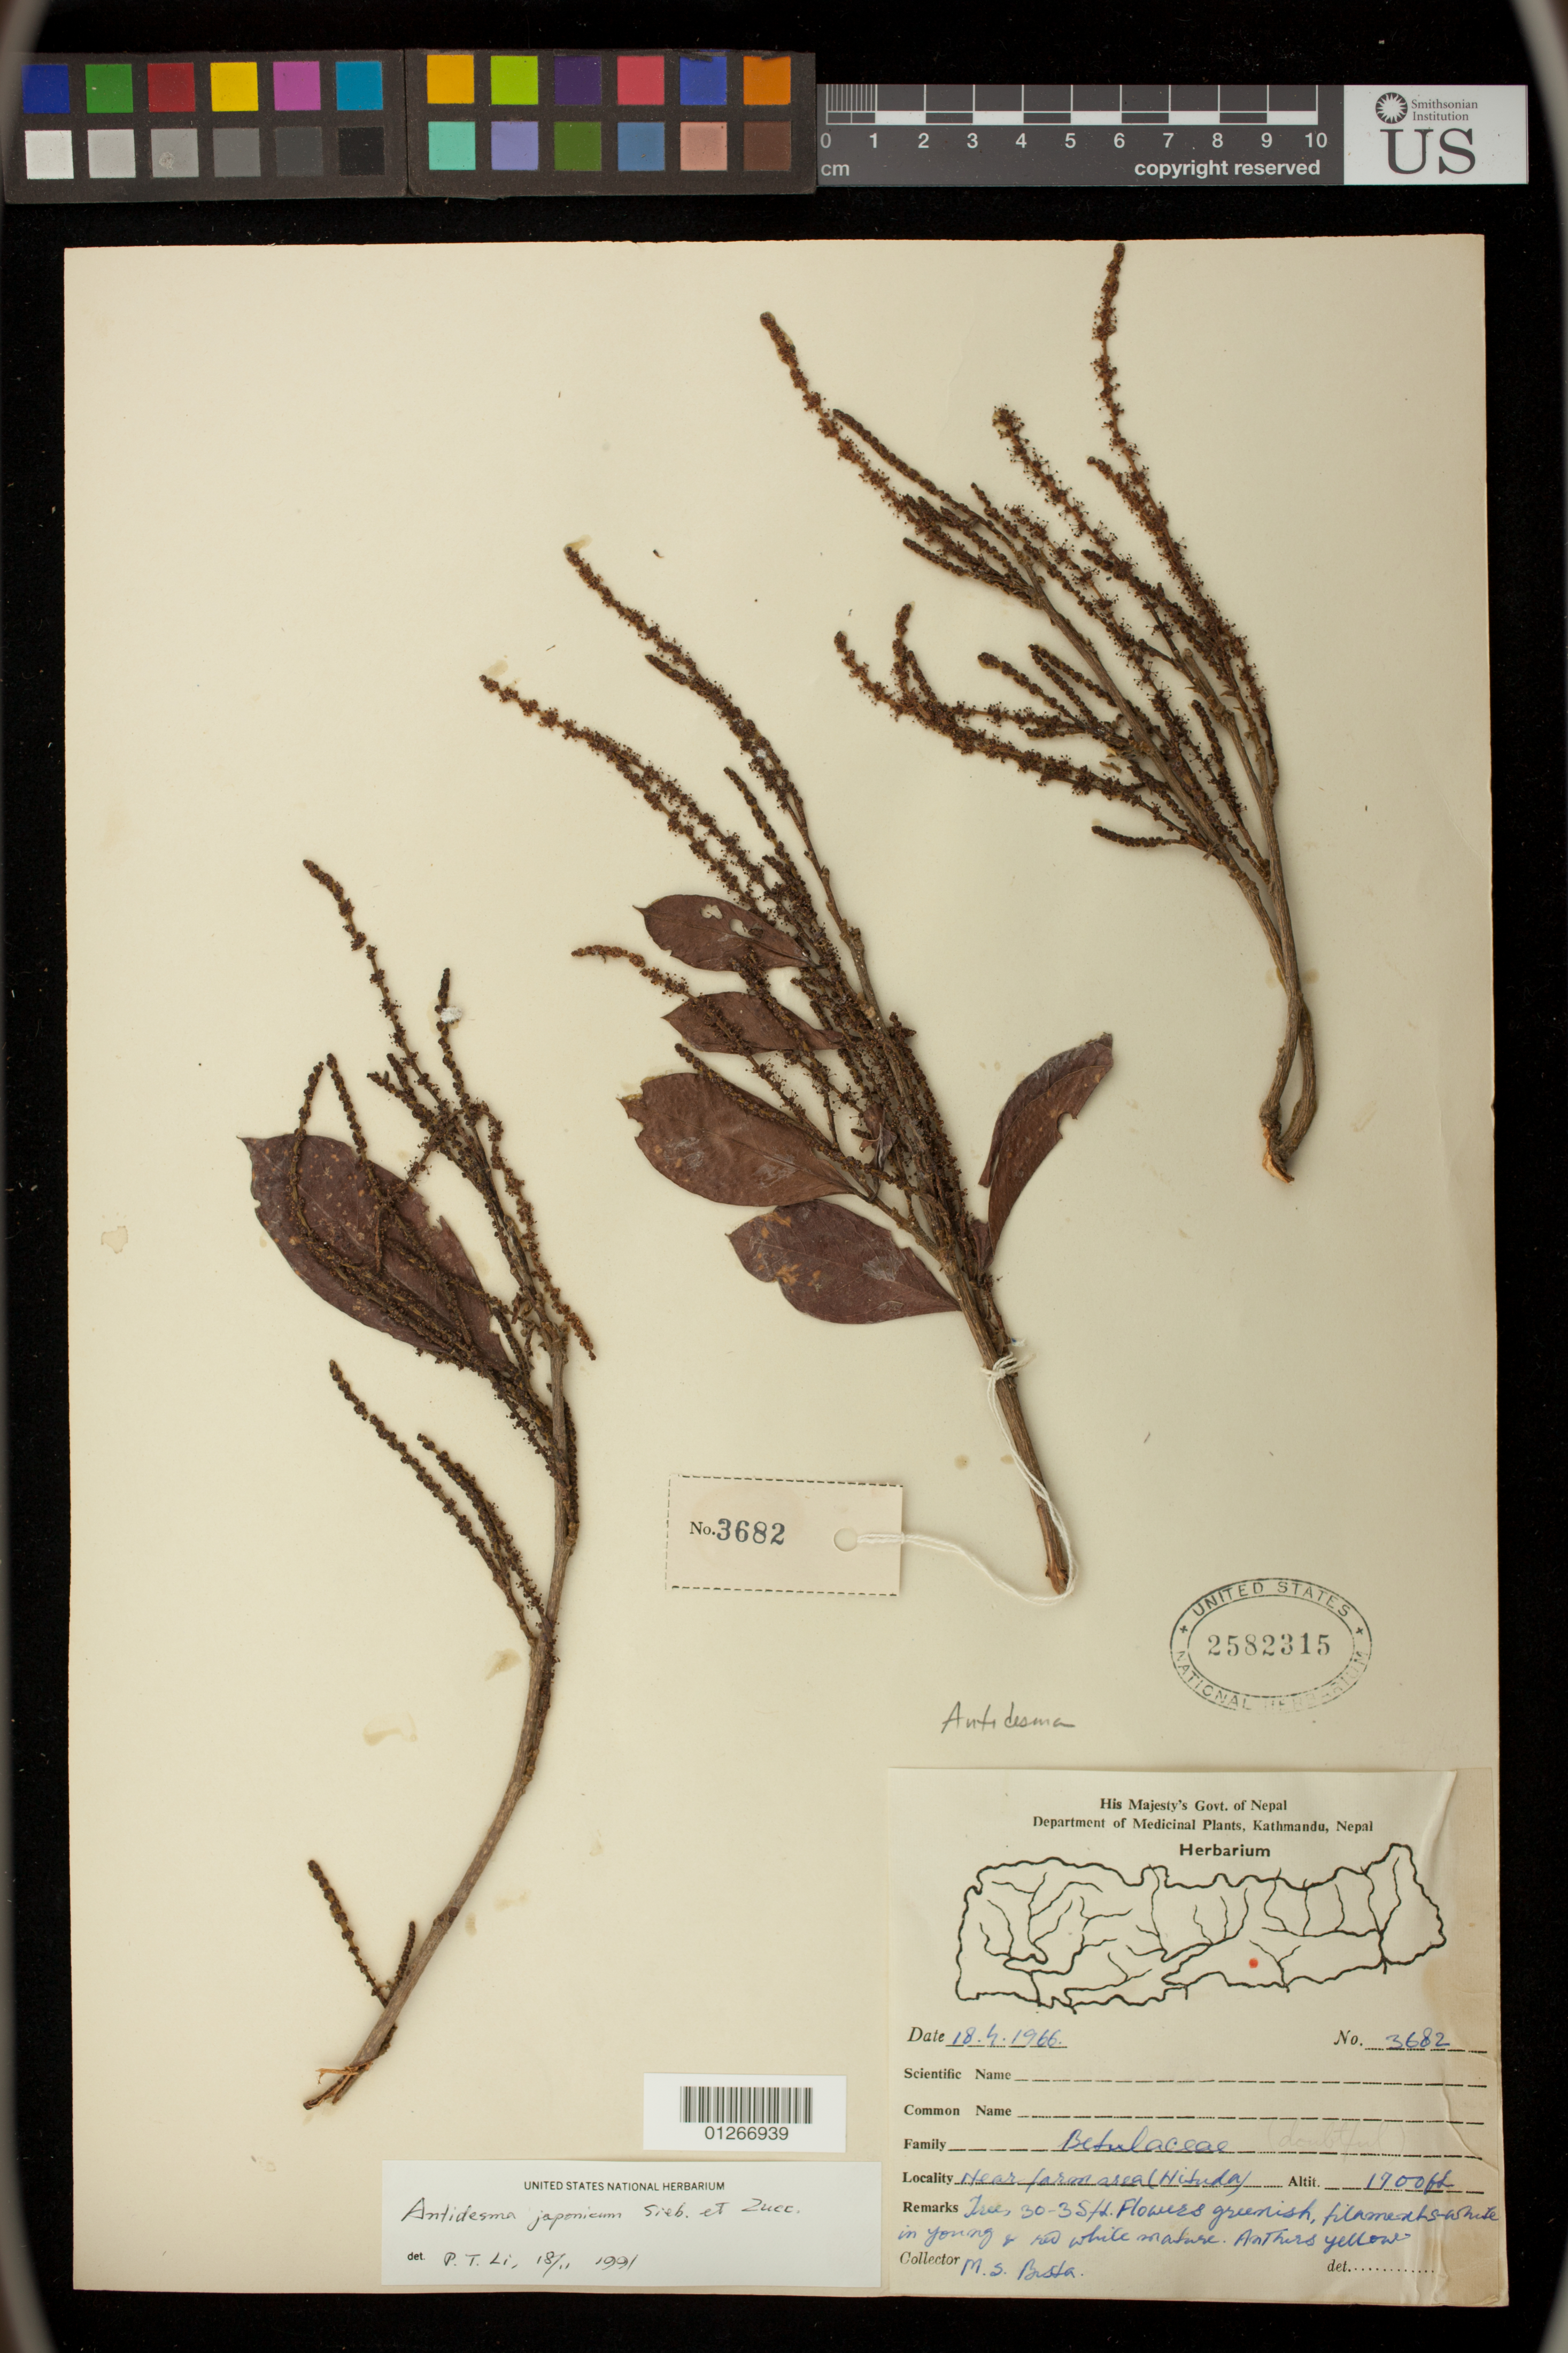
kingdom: Plantae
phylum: Tracheophyta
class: Magnoliopsida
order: Malpighiales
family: Phyllanthaceae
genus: Antidesma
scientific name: Antidesma japonicum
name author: Siebert & Zucc.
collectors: M. Bista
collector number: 3682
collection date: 1966-04-18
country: Nepal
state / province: Central Region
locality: Hituda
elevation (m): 518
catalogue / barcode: US 2582315